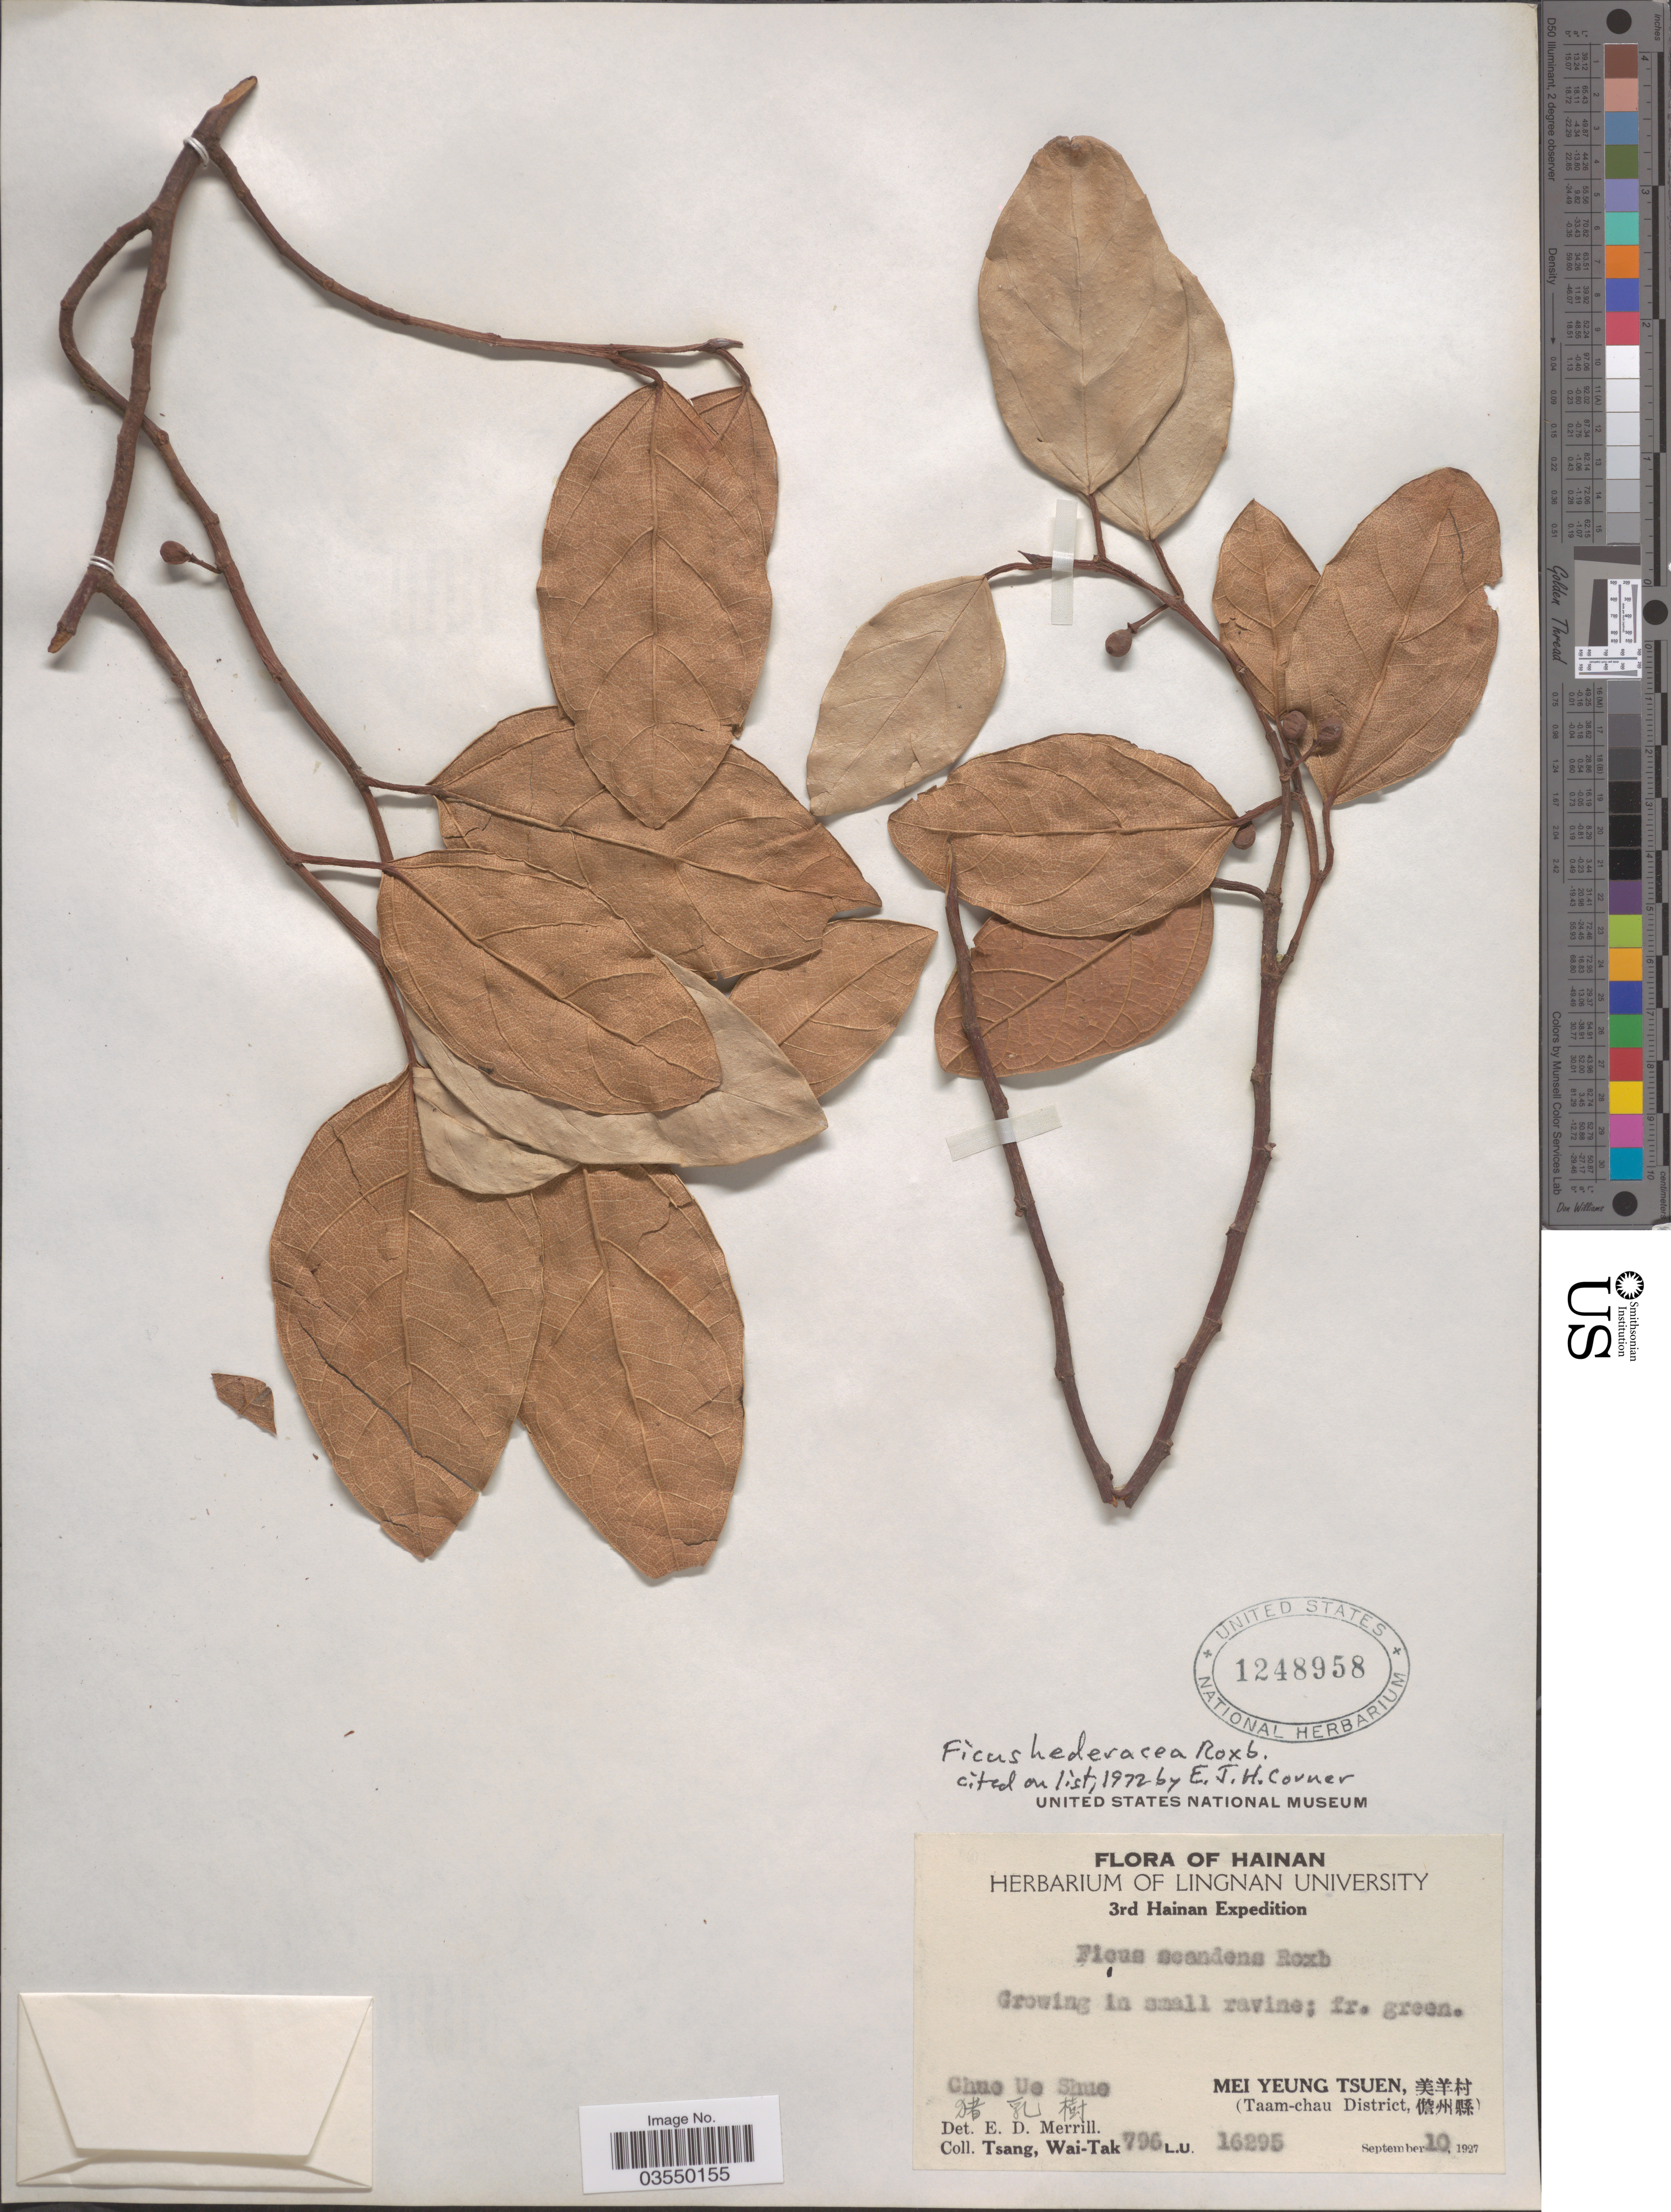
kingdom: Plantae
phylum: Tracheophyta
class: Magnoliopsida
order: Rosales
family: Moraceae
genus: Ficus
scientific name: Ficus hederacea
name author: Roxb.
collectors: W. T. Tsang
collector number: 796L.U.16295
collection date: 1927-09-10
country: China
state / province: Hainan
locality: Chue Ue Shue X. Mei Yeung Tsuen, X. (Taam-chau District, X).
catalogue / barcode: US 1248958